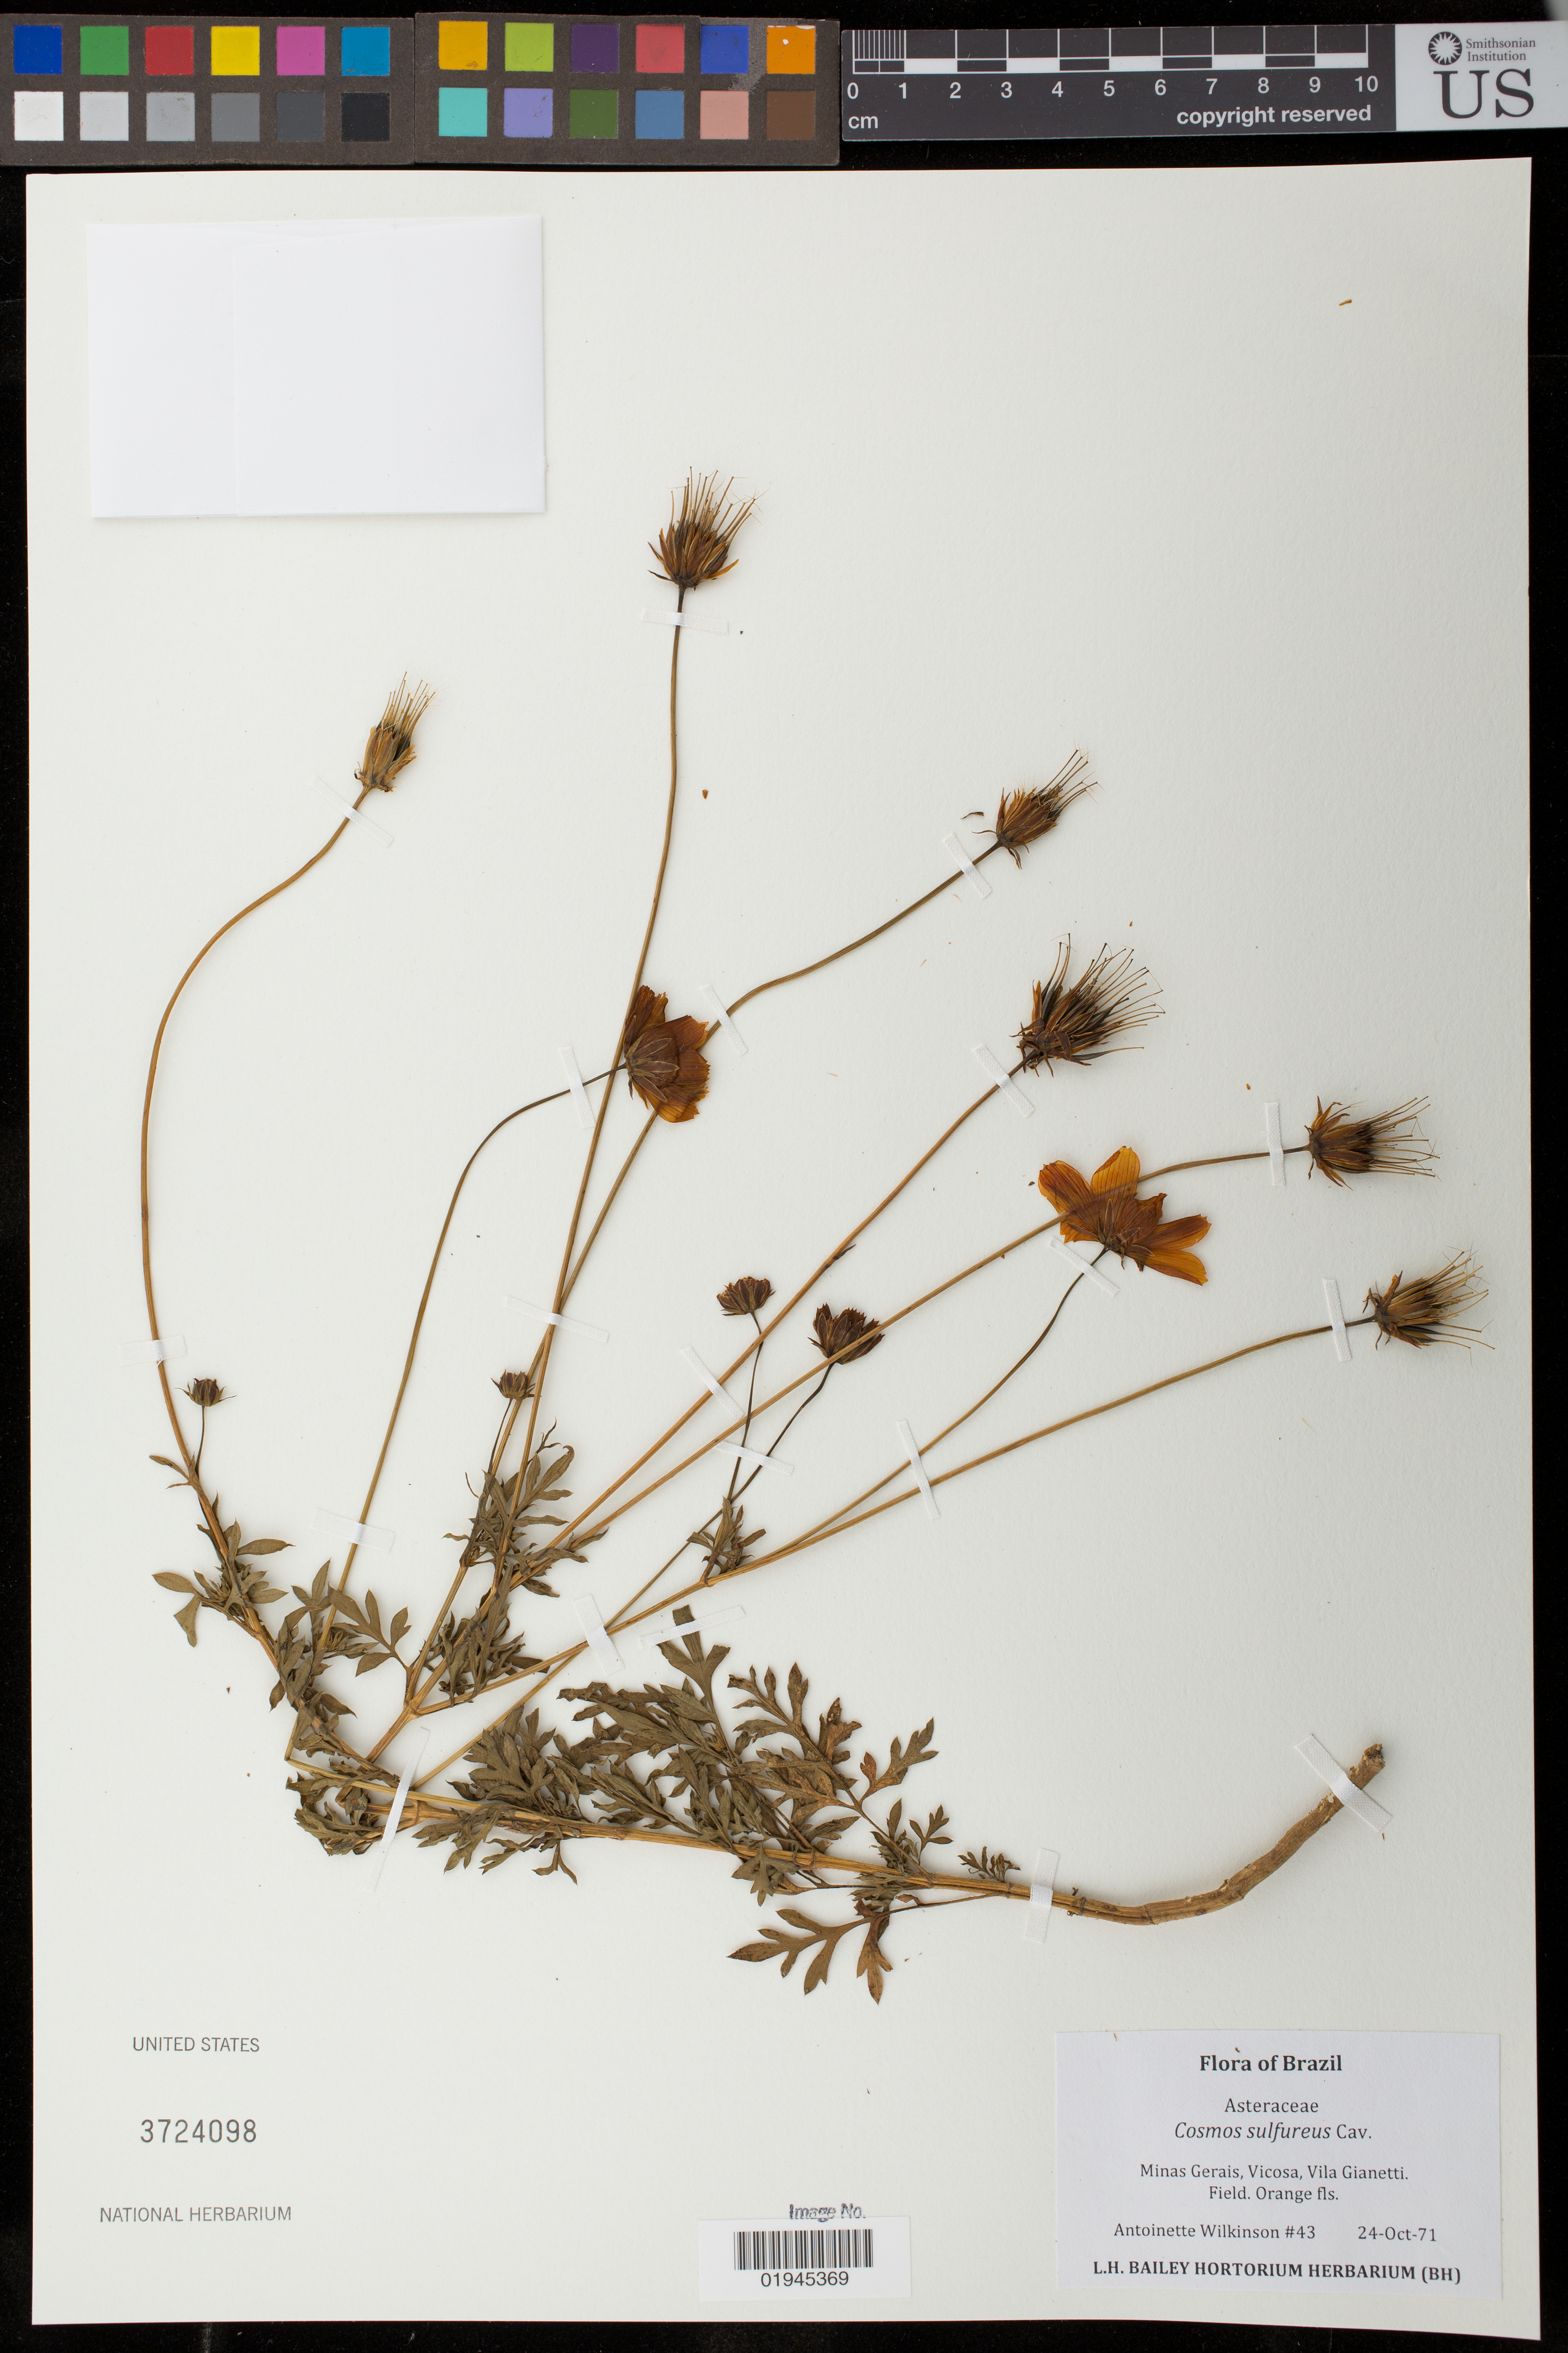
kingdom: Plantae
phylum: Tracheophyta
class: Magnoliopsida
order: Asterales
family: Asteraceae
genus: Cosmos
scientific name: Cosmos sulphureus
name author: Cav.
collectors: A. Wilkinson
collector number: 43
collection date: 1971-10-24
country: Brazil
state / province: Minas Gerais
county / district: Viçosa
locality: Vila Gianetti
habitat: field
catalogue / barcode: US 3724098